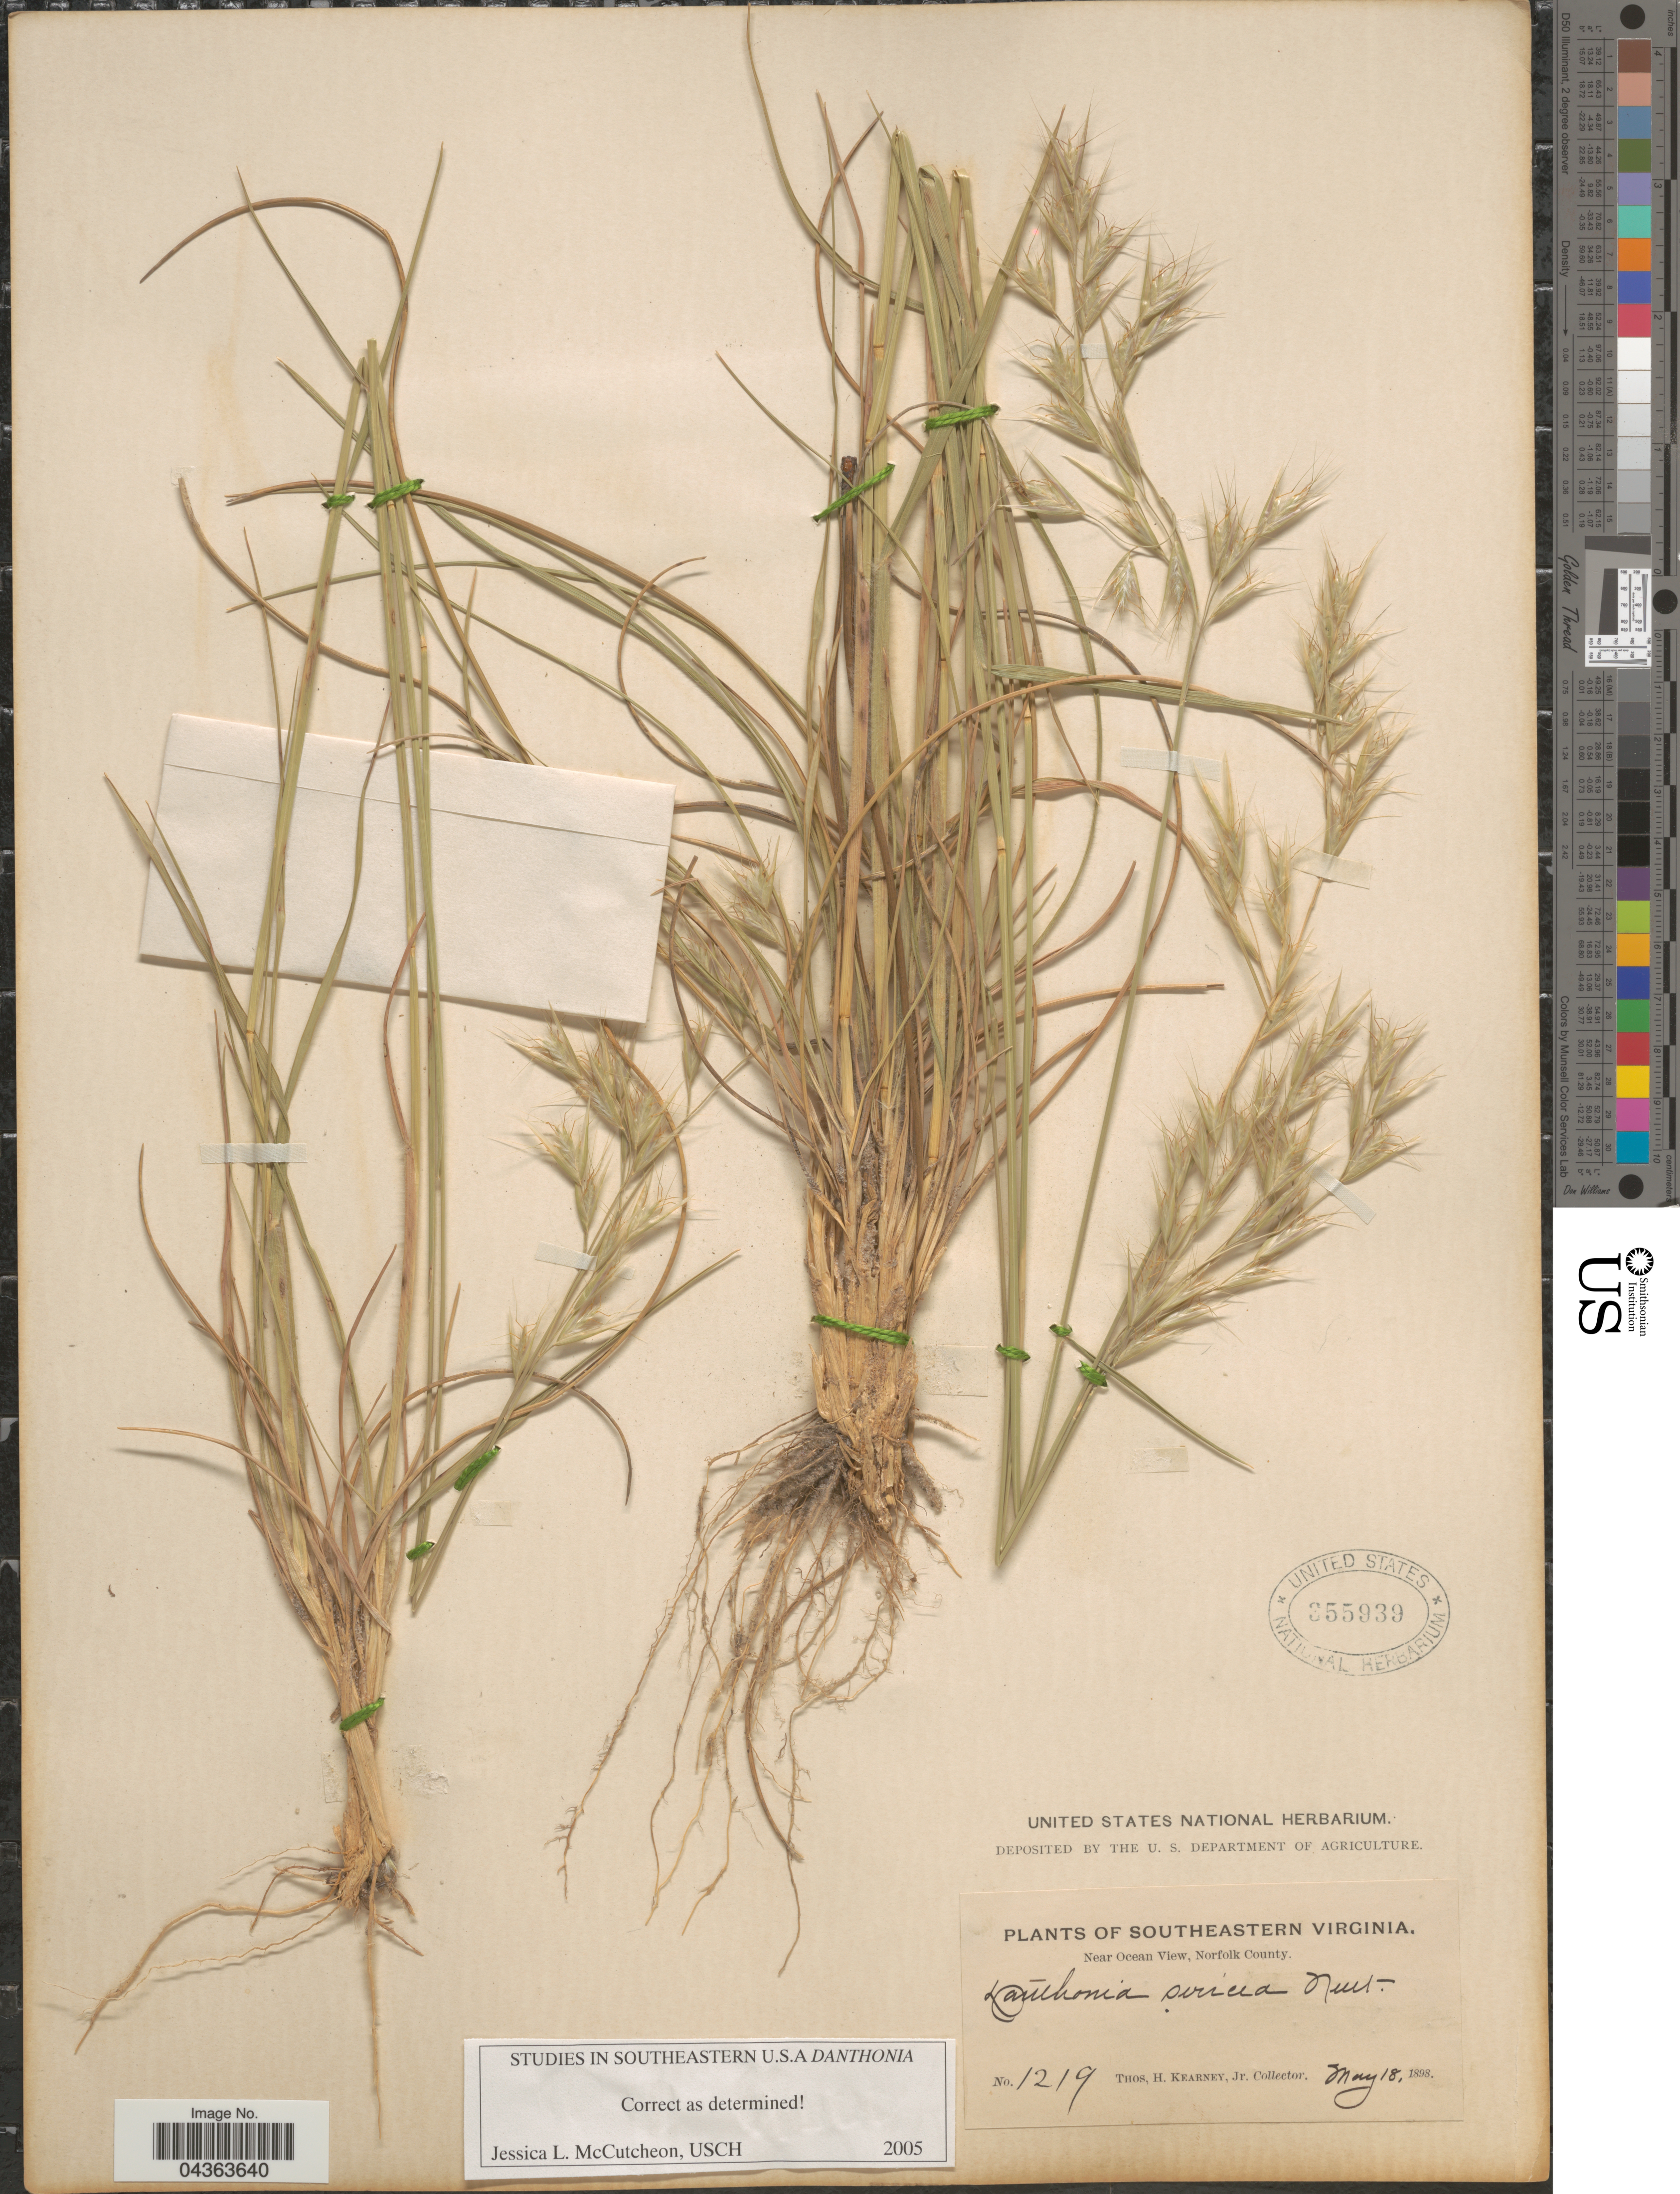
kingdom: Plantae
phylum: Tracheophyta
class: Liliopsida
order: Poales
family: Poaceae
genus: Danthonia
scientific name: Danthonia sericea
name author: Nutt.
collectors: T. H. Kearney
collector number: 1219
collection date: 1898-05-18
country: United States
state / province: Virginia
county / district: City of Norfolk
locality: Southeastern Virginia. Near Ocean View, Norfolk County.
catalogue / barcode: US 355939